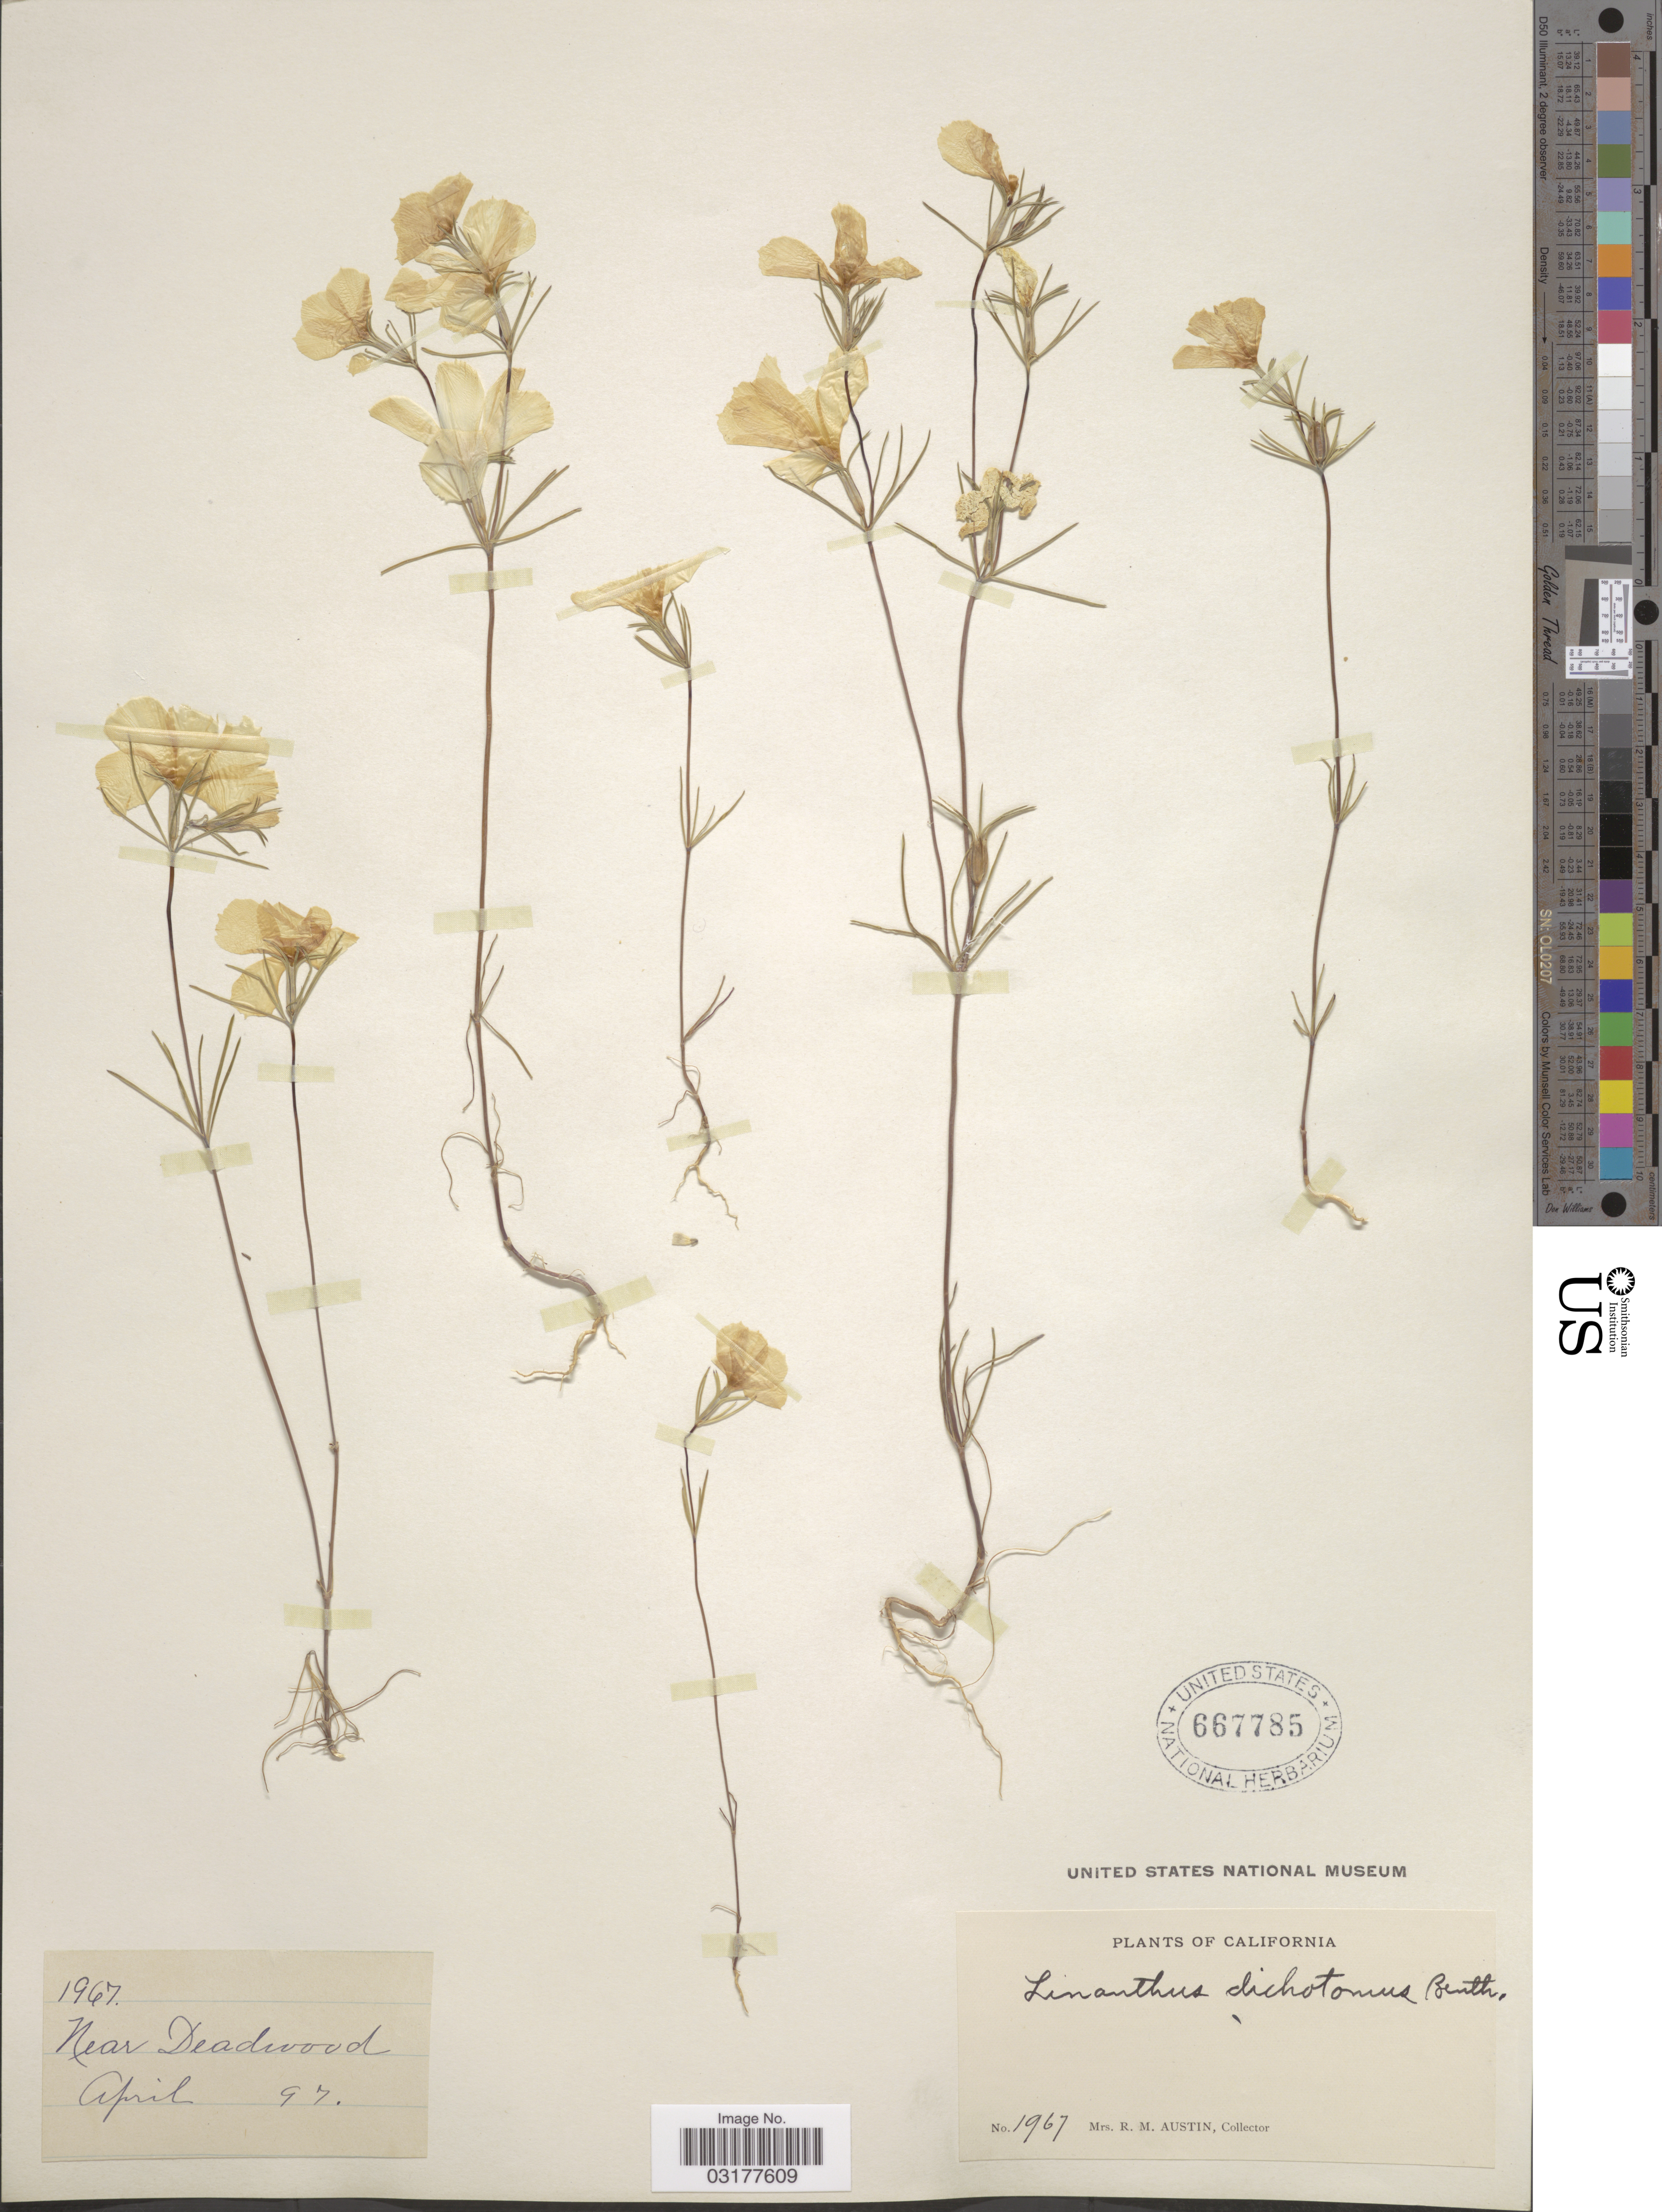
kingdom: Plantae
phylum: Tracheophyta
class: Magnoliopsida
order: Ericales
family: Polemoniaceae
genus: Linanthus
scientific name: Linanthus dichotomus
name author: Benth.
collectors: R. Austin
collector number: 1967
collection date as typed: Transcribed d/m/y: /4/97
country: United States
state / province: California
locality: Near Deadwood.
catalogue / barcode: US 667785